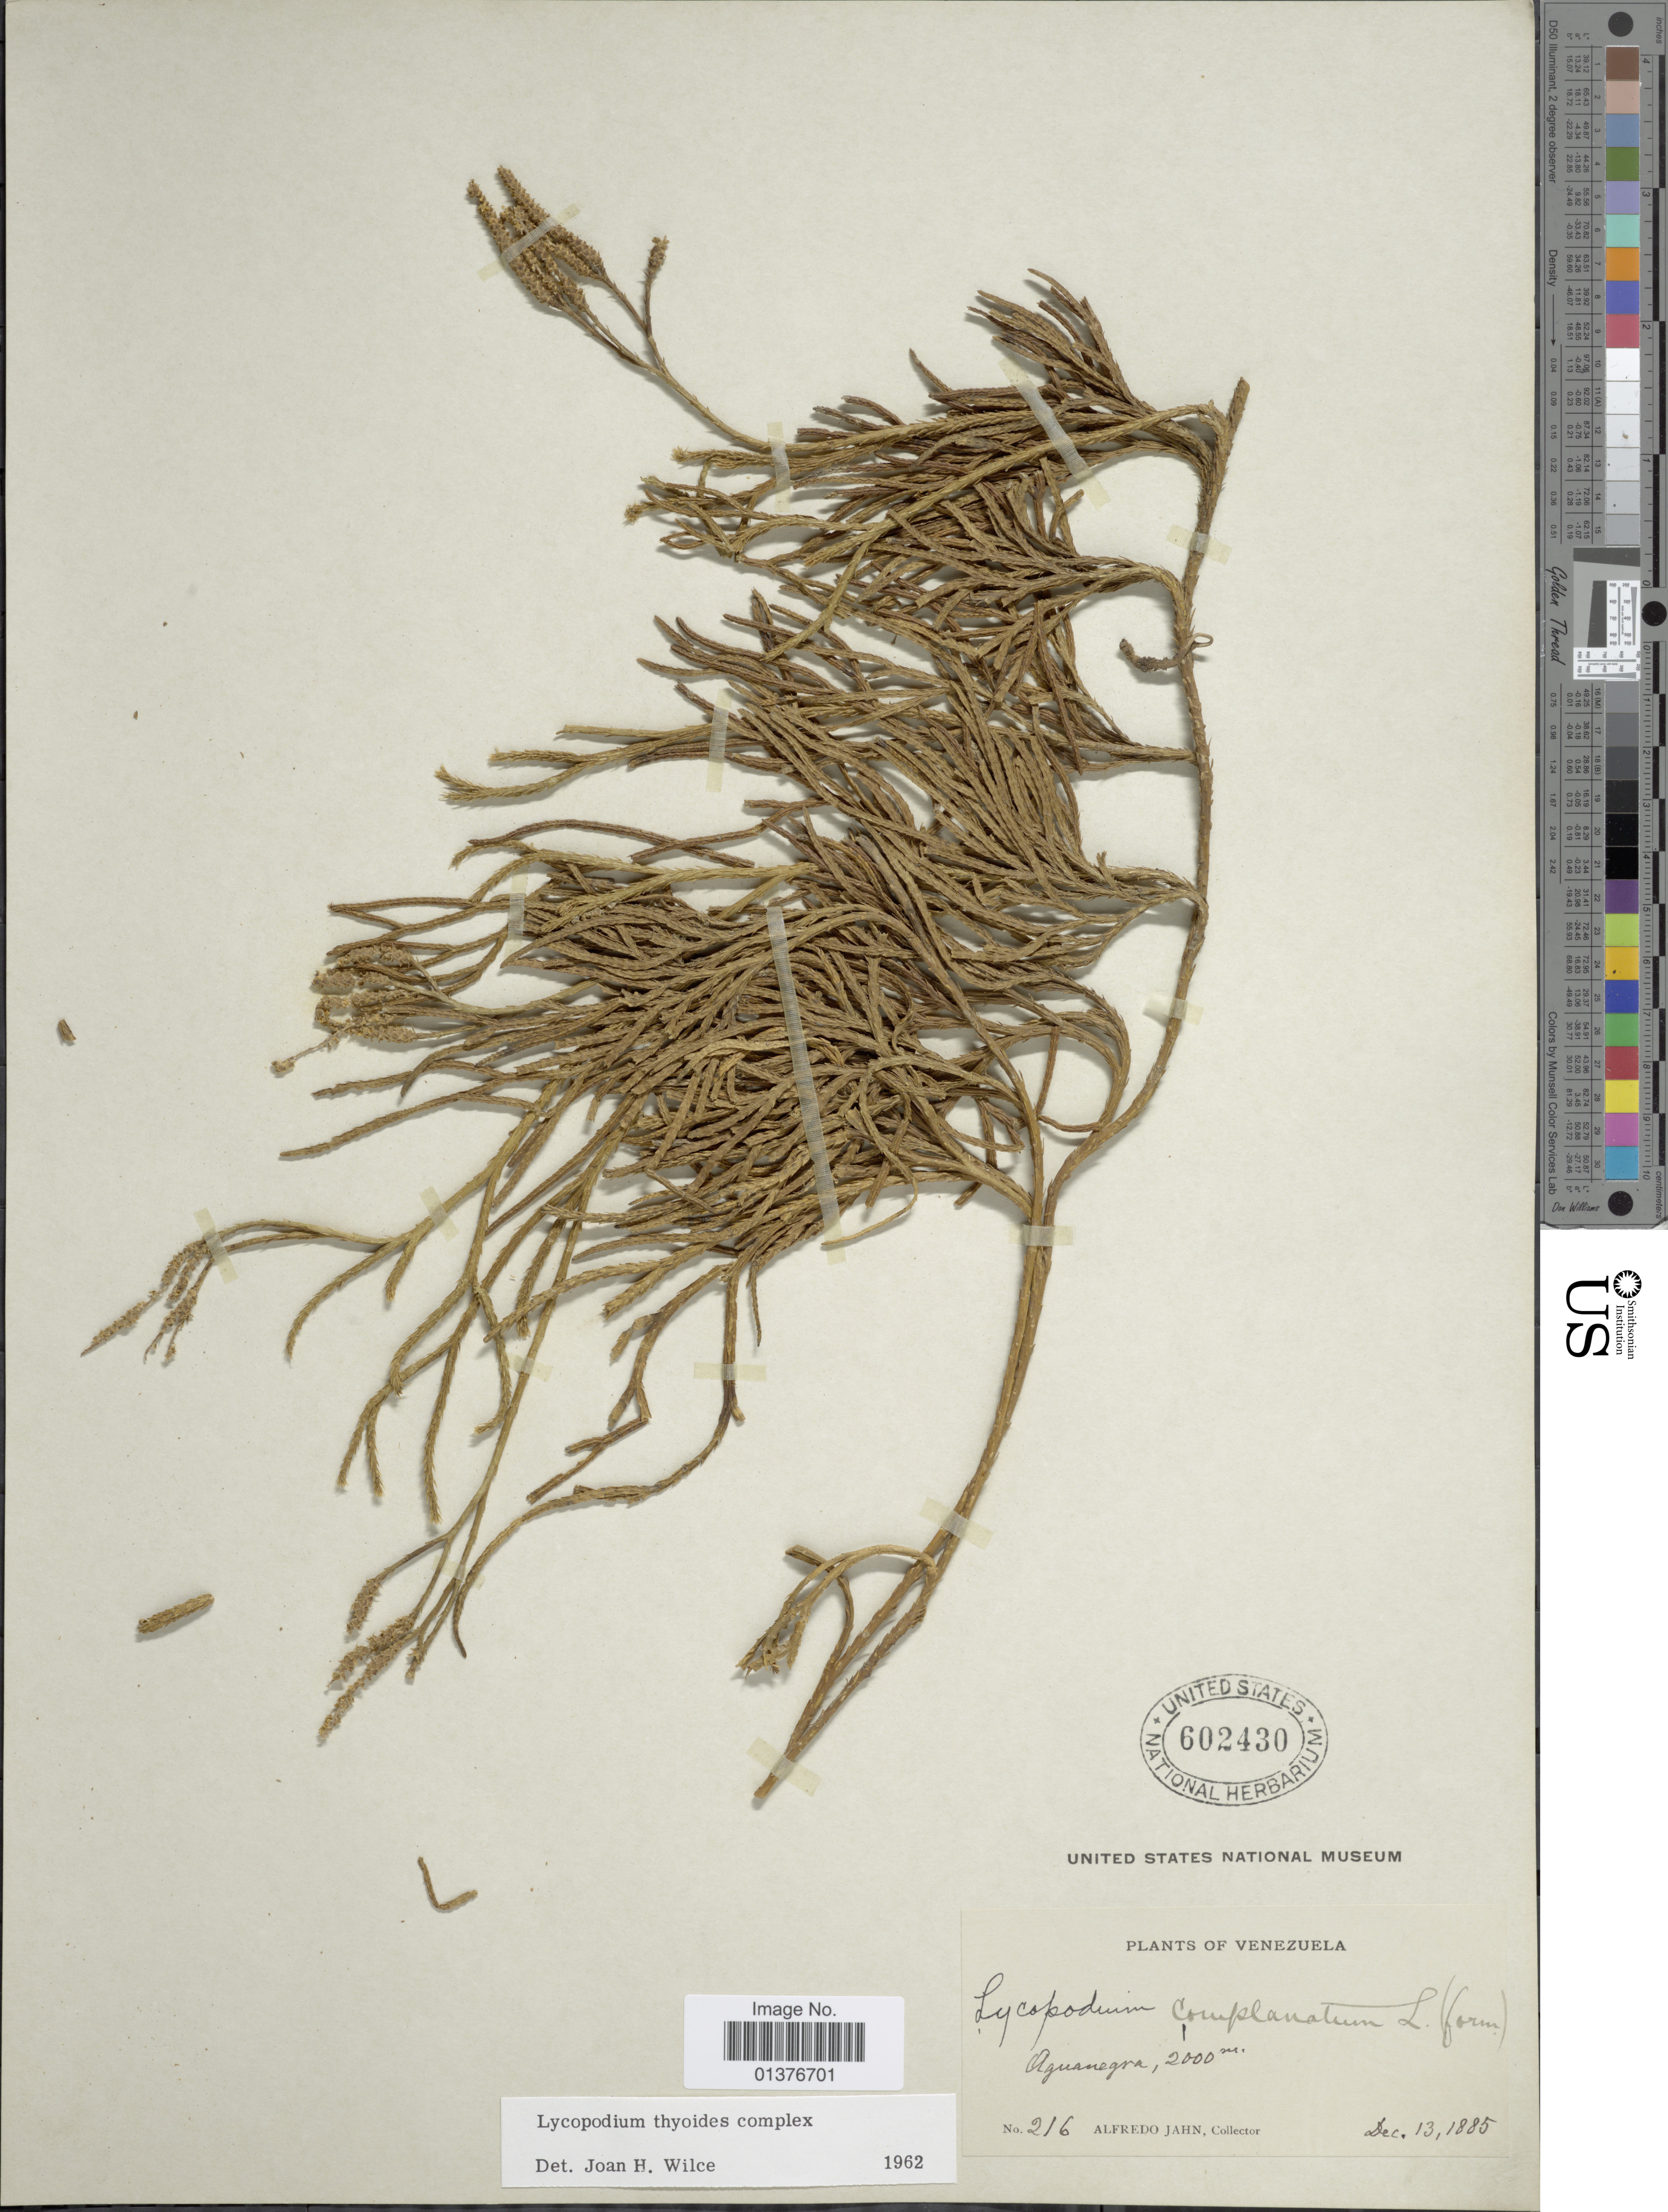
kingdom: Plantae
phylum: Tracheophyta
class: Lycopodiopsida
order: Lycopodiales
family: Lycopodiaceae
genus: Diphasiastrum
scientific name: Diphasiastrum thyoides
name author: (Humb. & Bonpl. ex Willd.) Holub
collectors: A. Jahn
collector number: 216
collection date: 1885-12-13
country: Venezuela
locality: Aguanegra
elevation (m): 2000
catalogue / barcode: US 602430